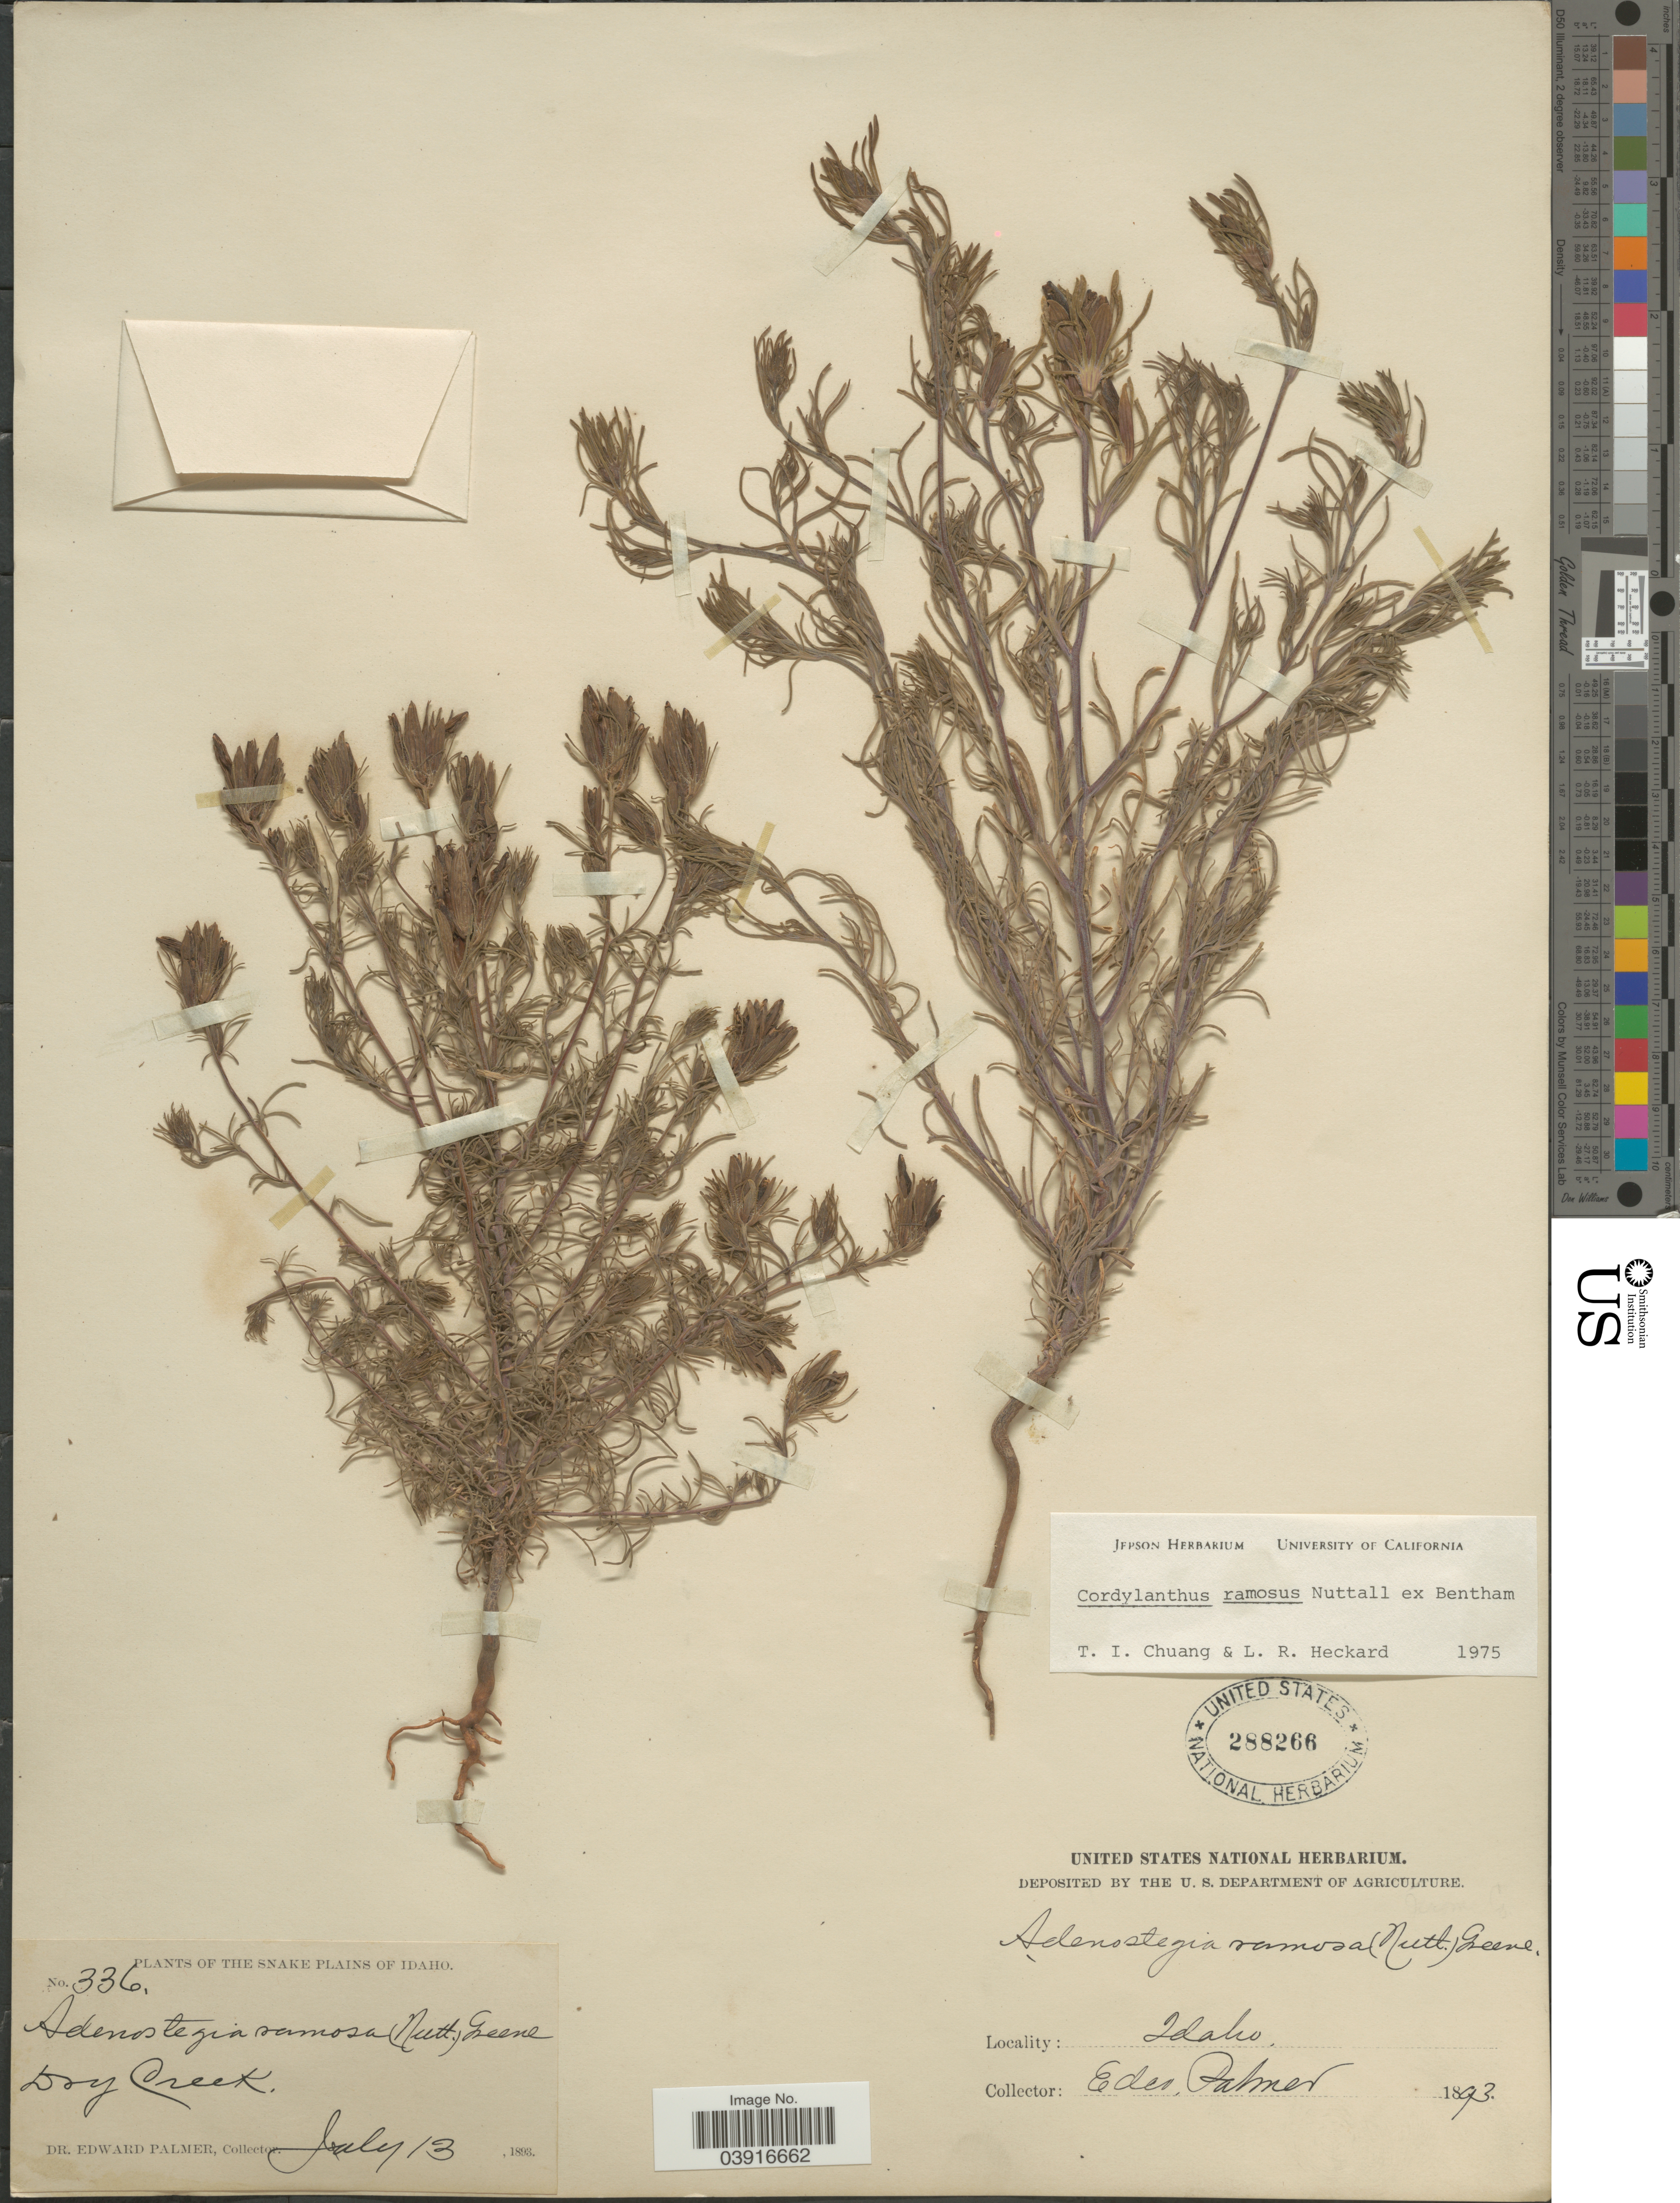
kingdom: Plantae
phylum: Tracheophyta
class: Magnoliopsida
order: Lamiales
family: Orobanchaceae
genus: Cordylanthus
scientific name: Cordylanthus ramosus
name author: Nutt. ex Benth.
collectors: E. Palmer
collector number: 336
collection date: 1893-07-13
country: United States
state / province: Idaho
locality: Snake Plains of Idaho. Dry Creek.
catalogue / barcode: US 288266